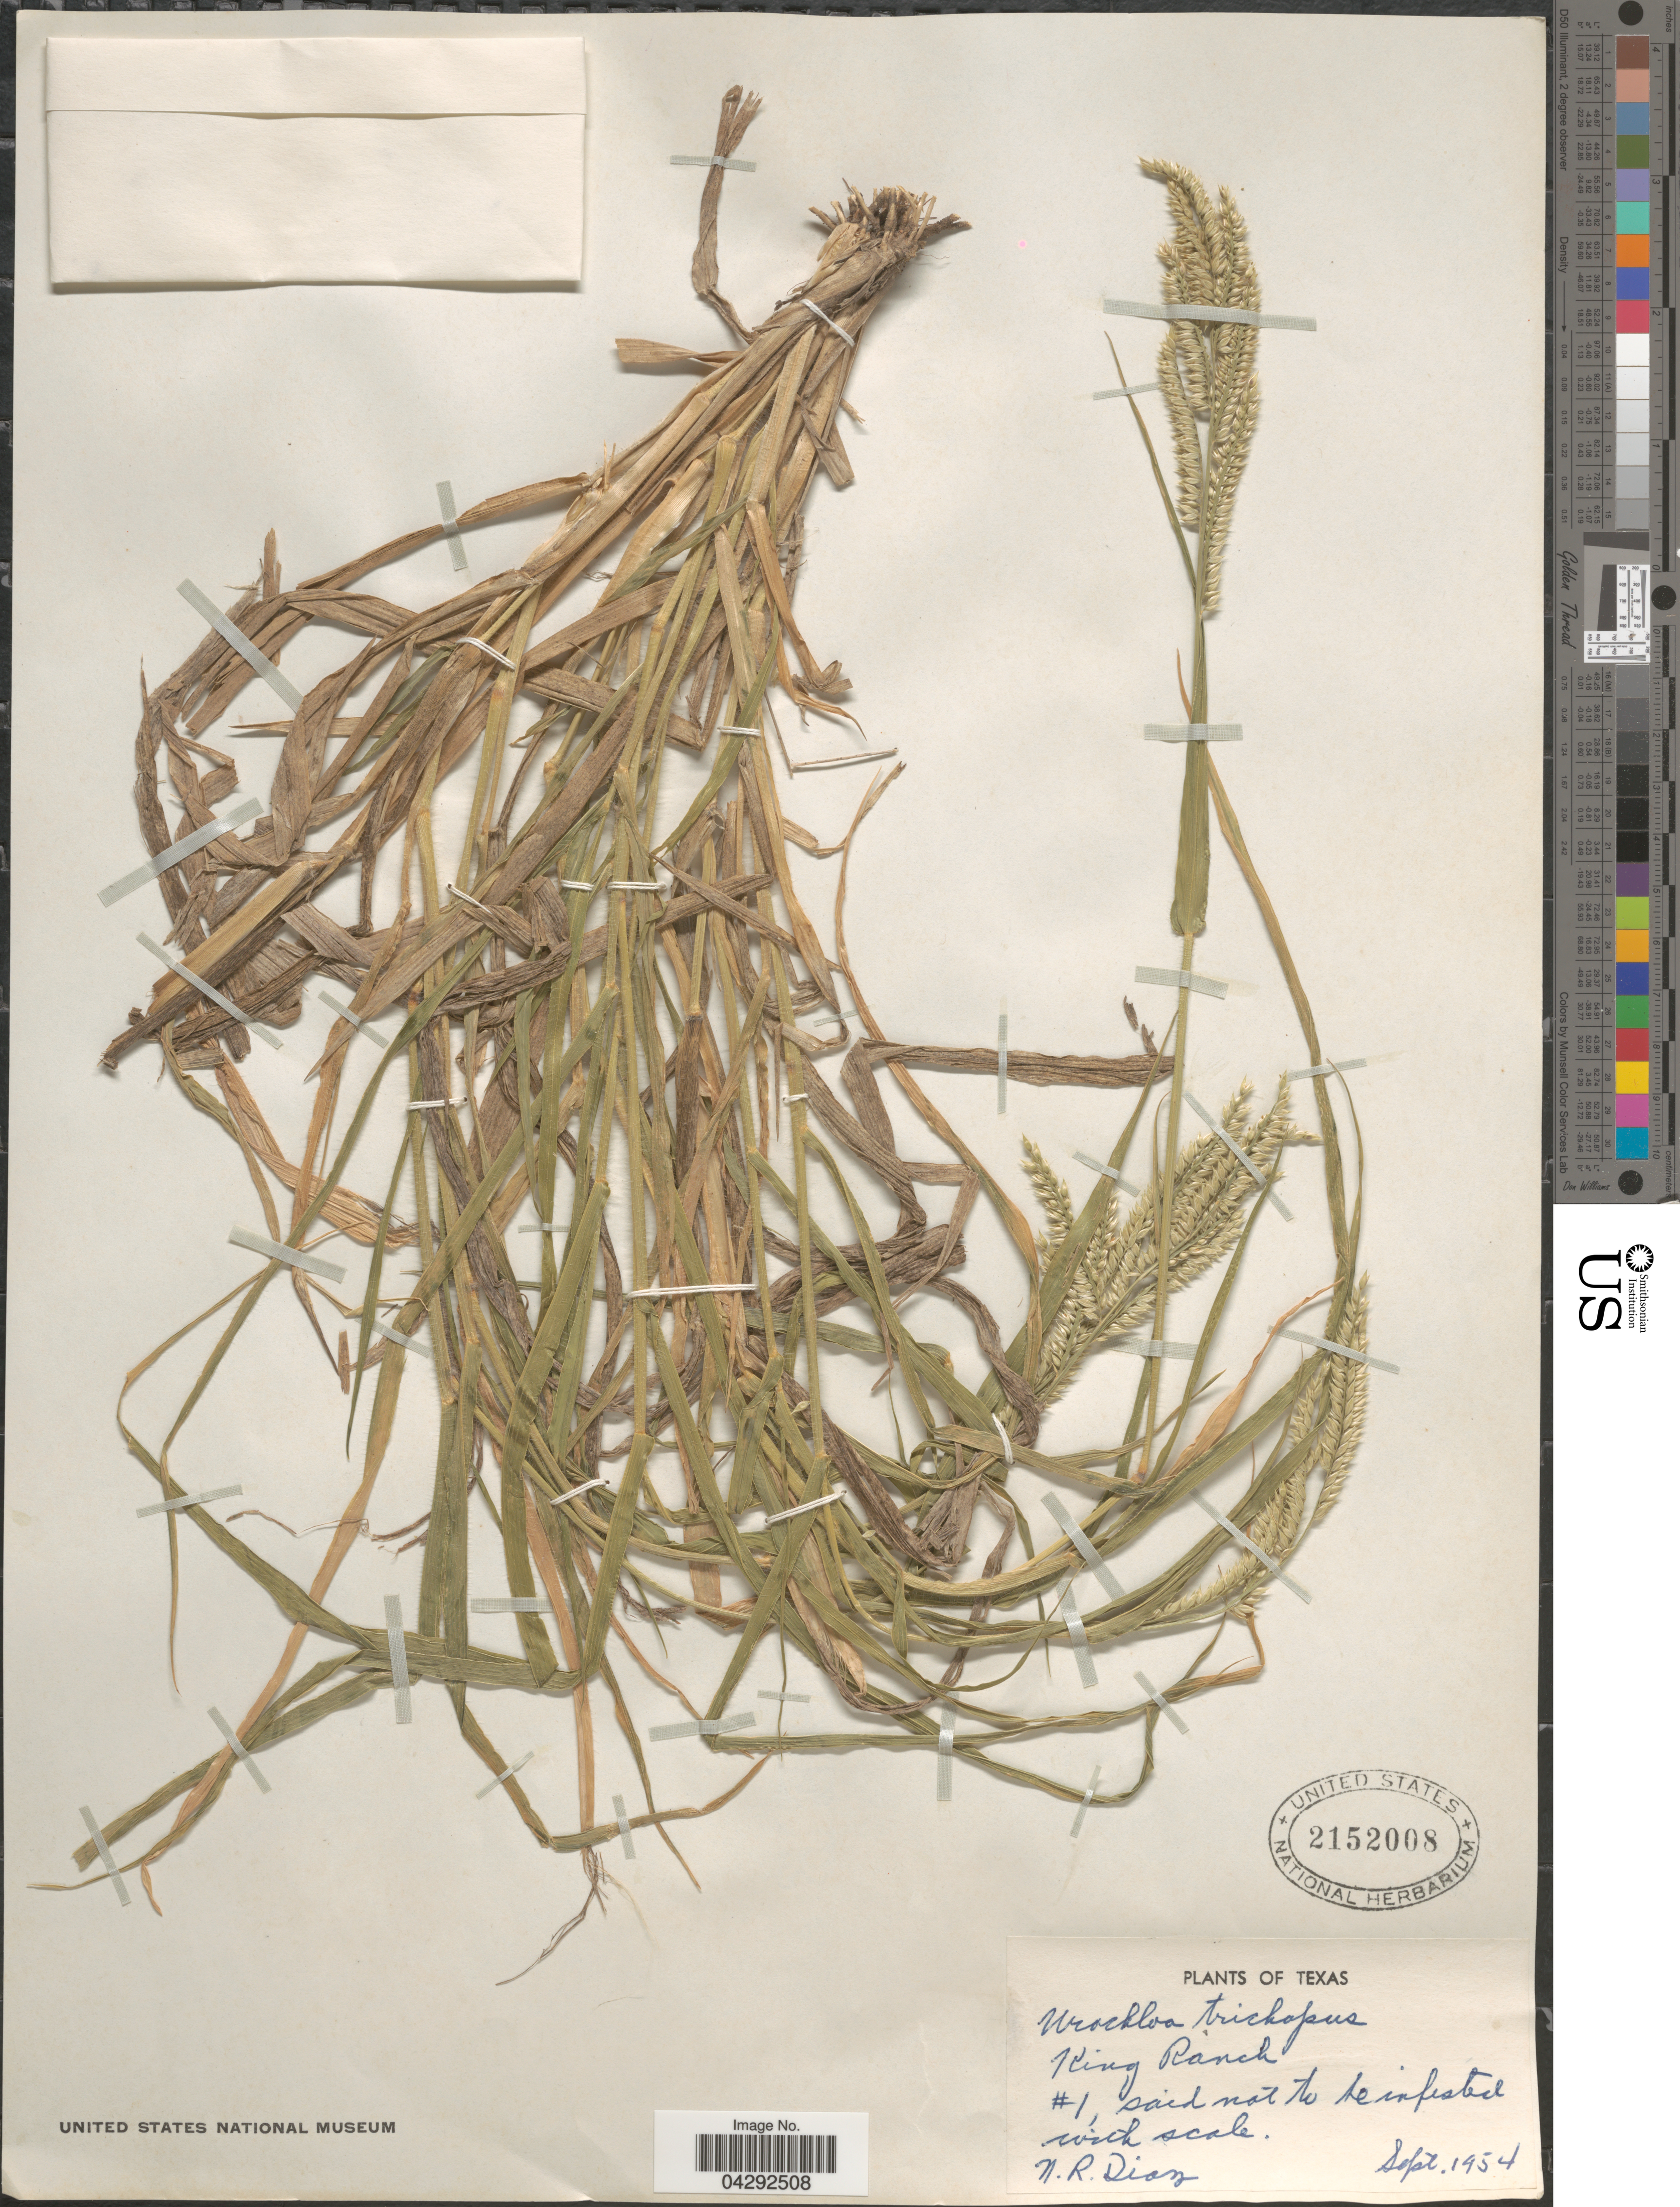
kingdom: Plantae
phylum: Tracheophyta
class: Liliopsida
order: Poales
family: Poaceae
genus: Urochloa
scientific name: Urochloa trichopus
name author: (Hochst.) Stapf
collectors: N. Diaz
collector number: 1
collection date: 1954-09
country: United States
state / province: Texas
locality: King Ranch.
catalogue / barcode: US 2152008